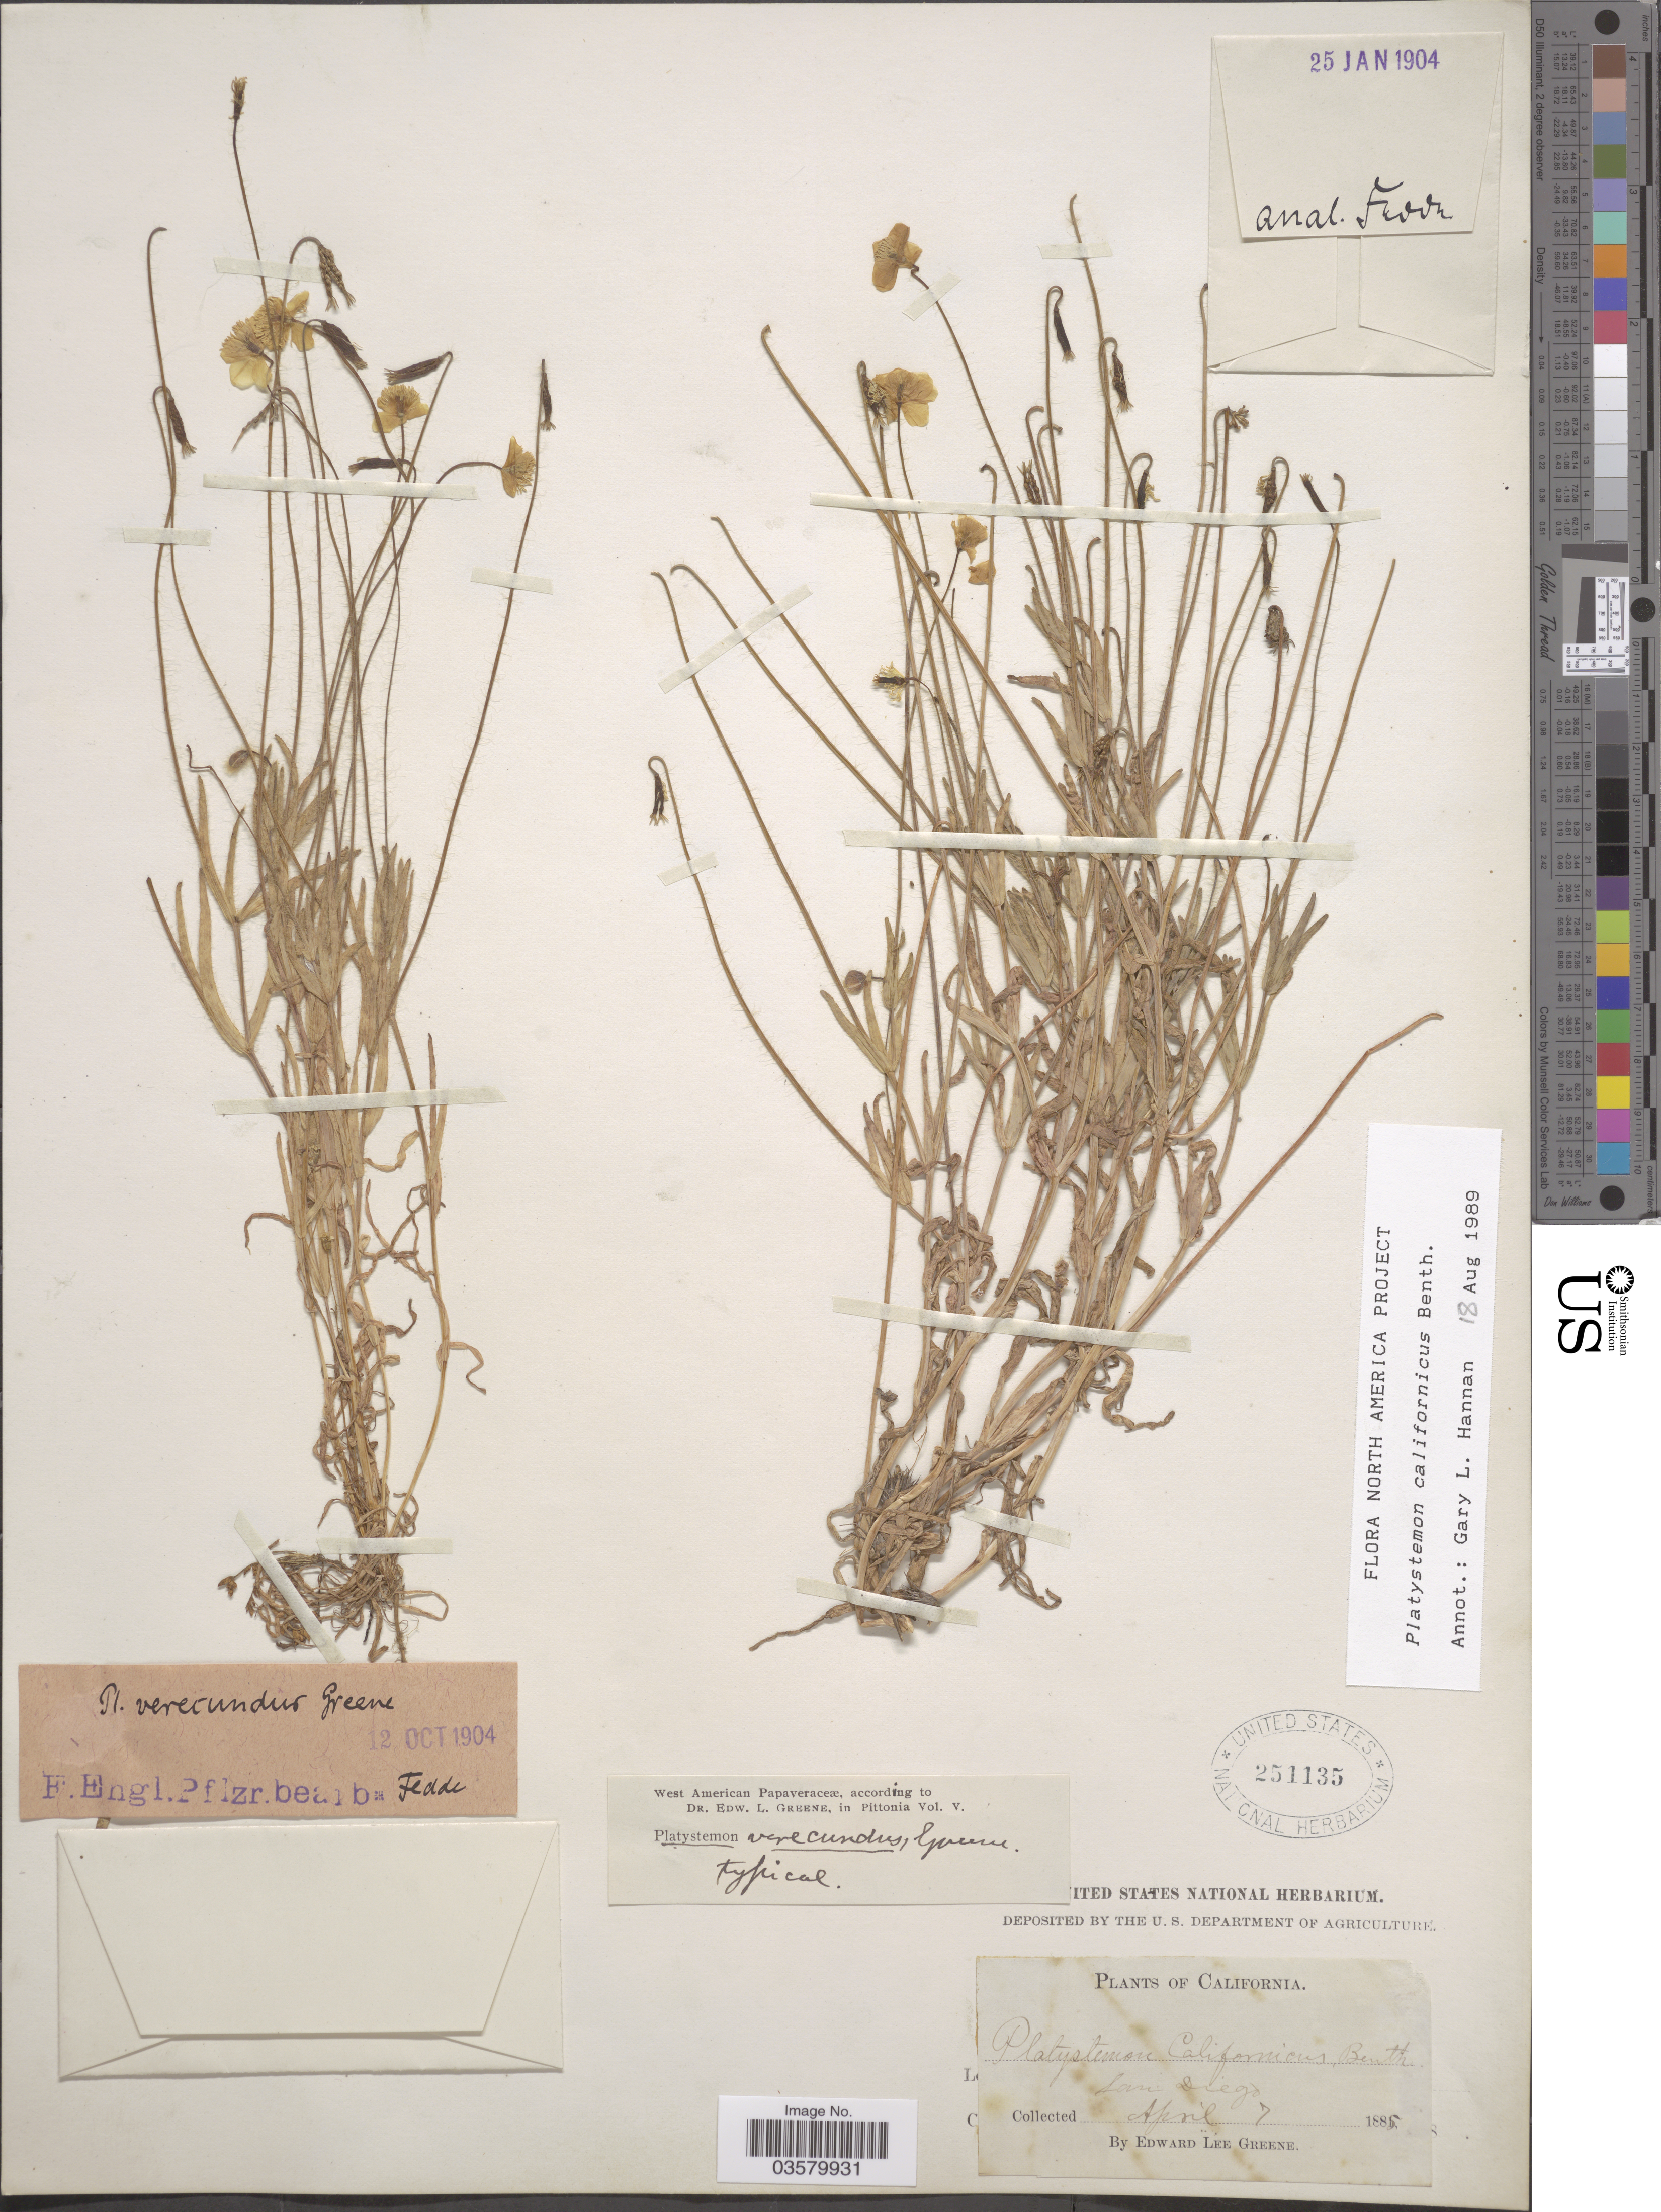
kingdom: Plantae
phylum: Tracheophyta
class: Magnoliopsida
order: Ranunculales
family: Papaveraceae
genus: Platystemon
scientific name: Platystemon californicus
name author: Benth.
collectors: E. L. Greene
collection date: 1885-04-07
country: United States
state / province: California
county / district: San Diego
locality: San Diego.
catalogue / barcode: US 251135